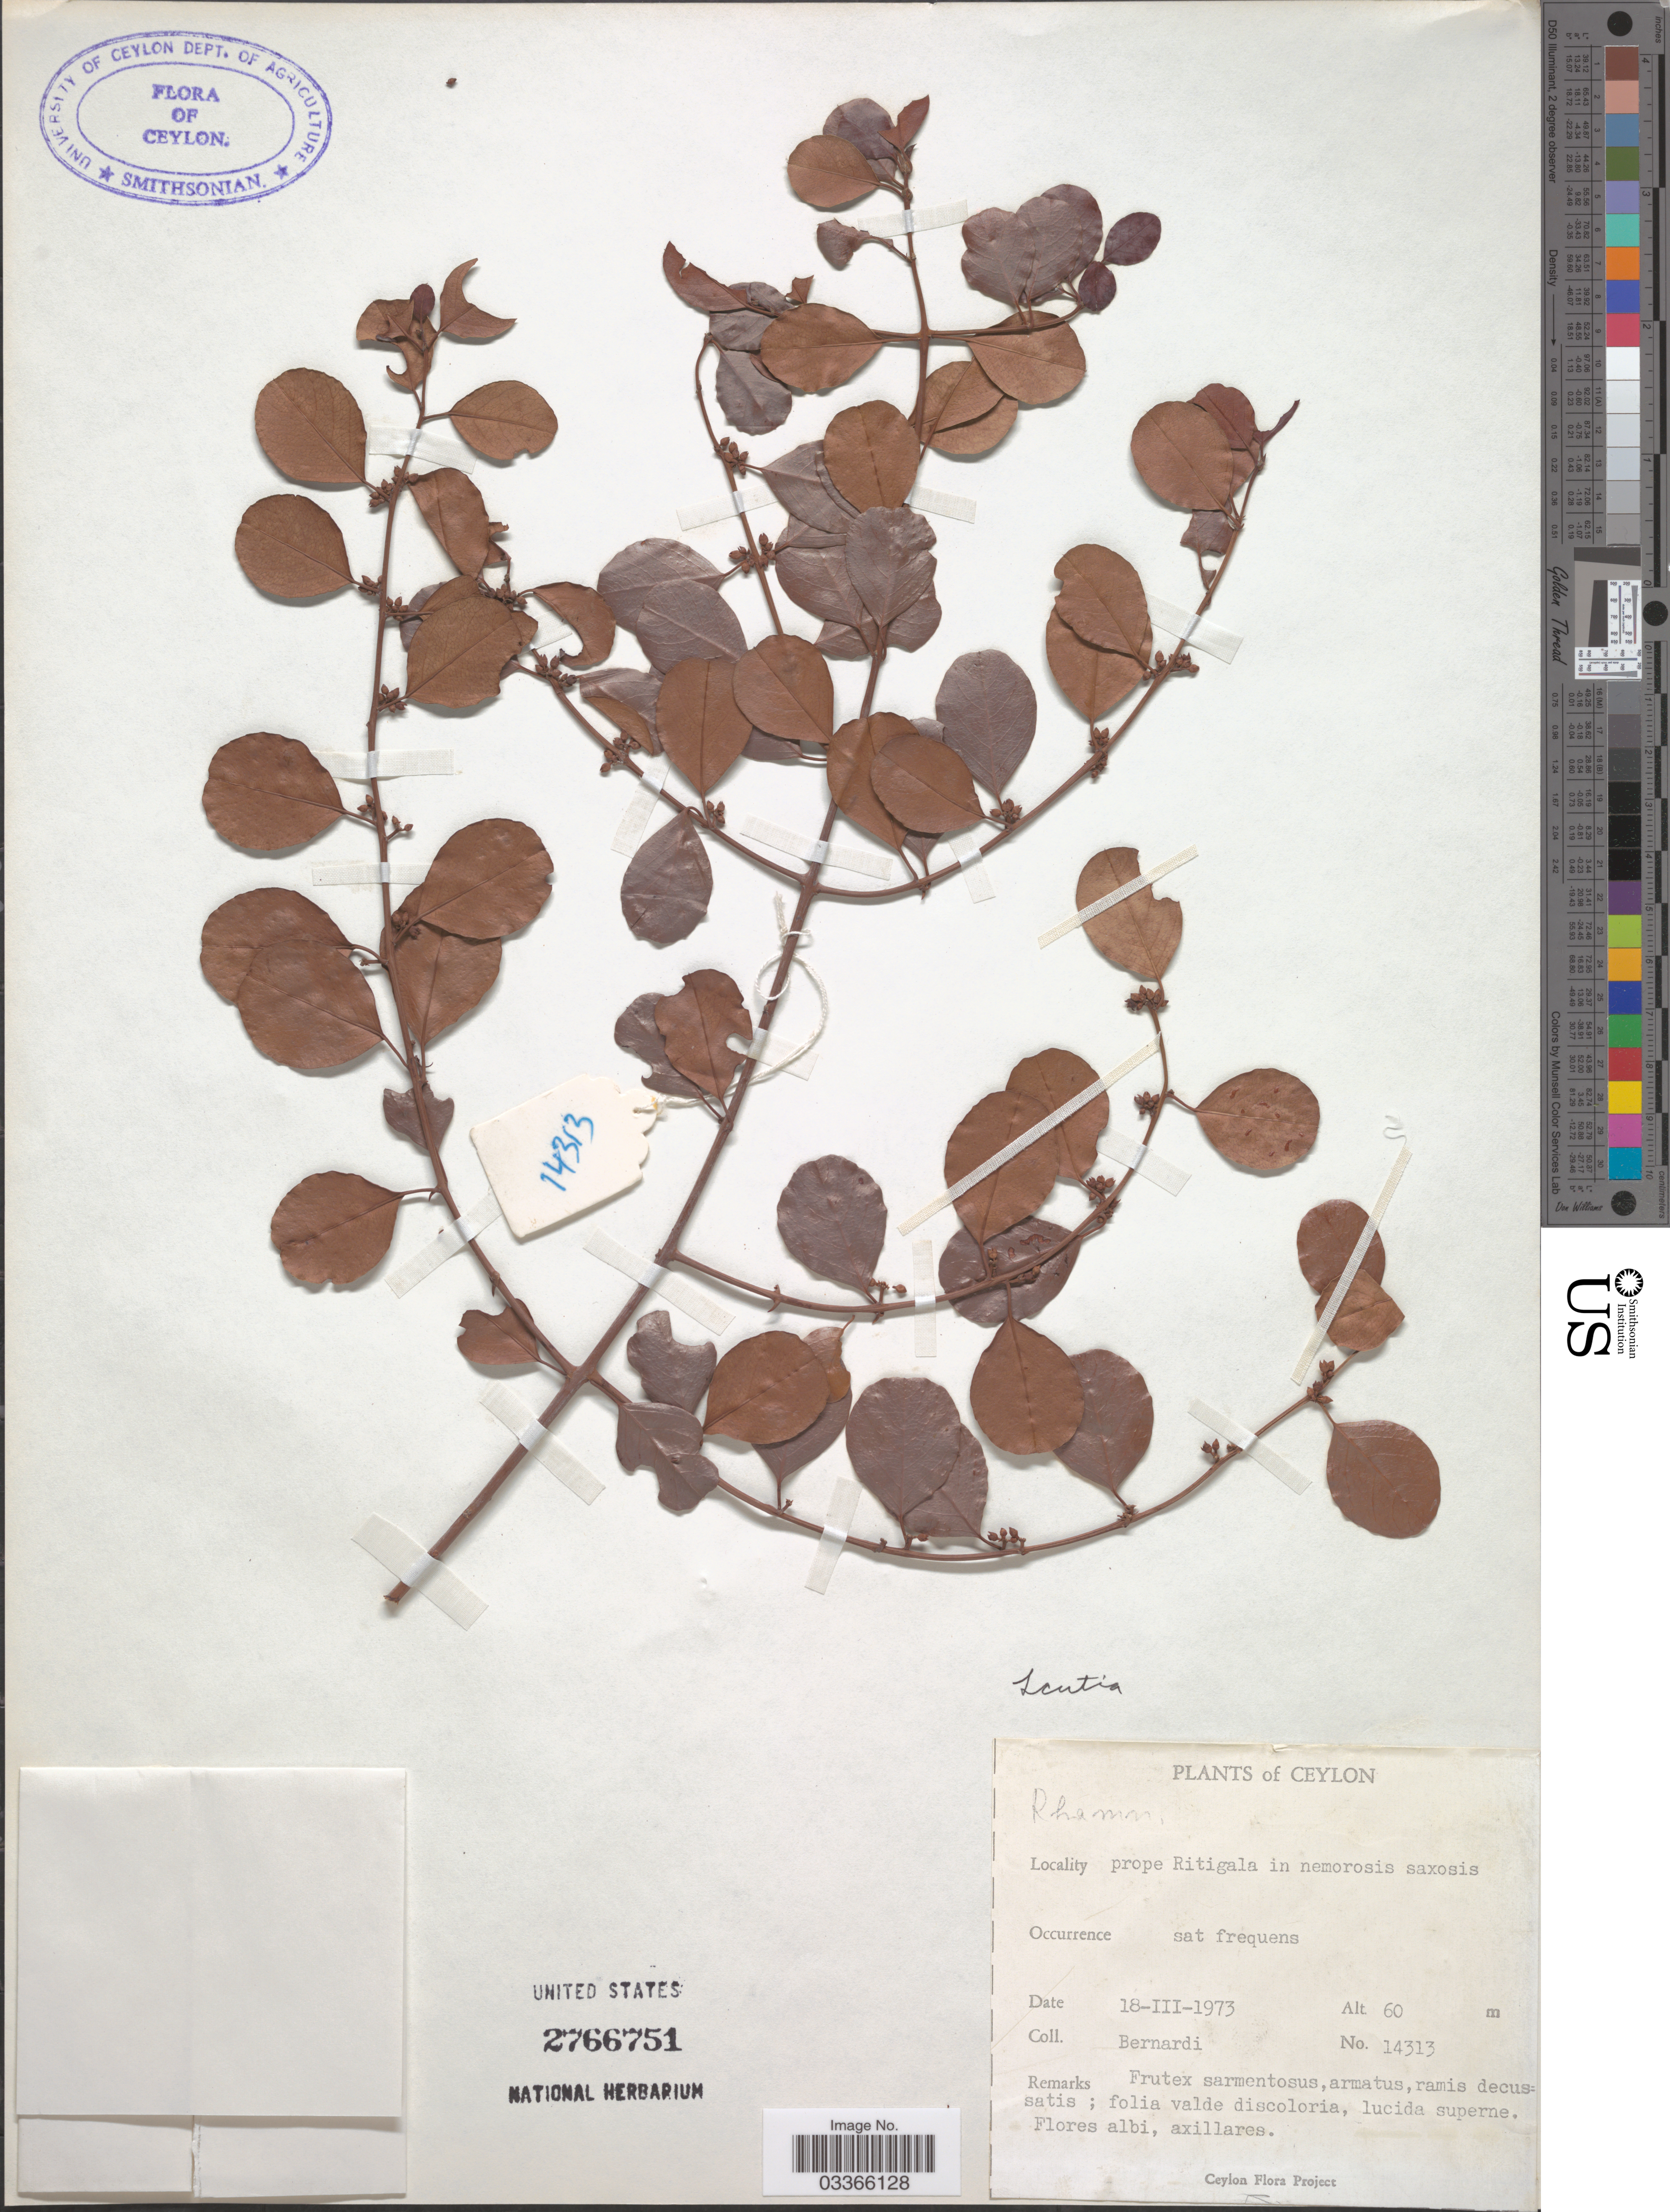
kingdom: Plantae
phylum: Tracheophyta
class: Magnoliopsida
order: Rosales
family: Rhamnaceae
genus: Scutia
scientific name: Scutia sp.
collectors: Bernardi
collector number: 14313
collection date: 1973-03-18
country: Sri Lanka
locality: Ceylon, prope Ritigala in nemorosis saxosis.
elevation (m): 60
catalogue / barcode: US 2766751